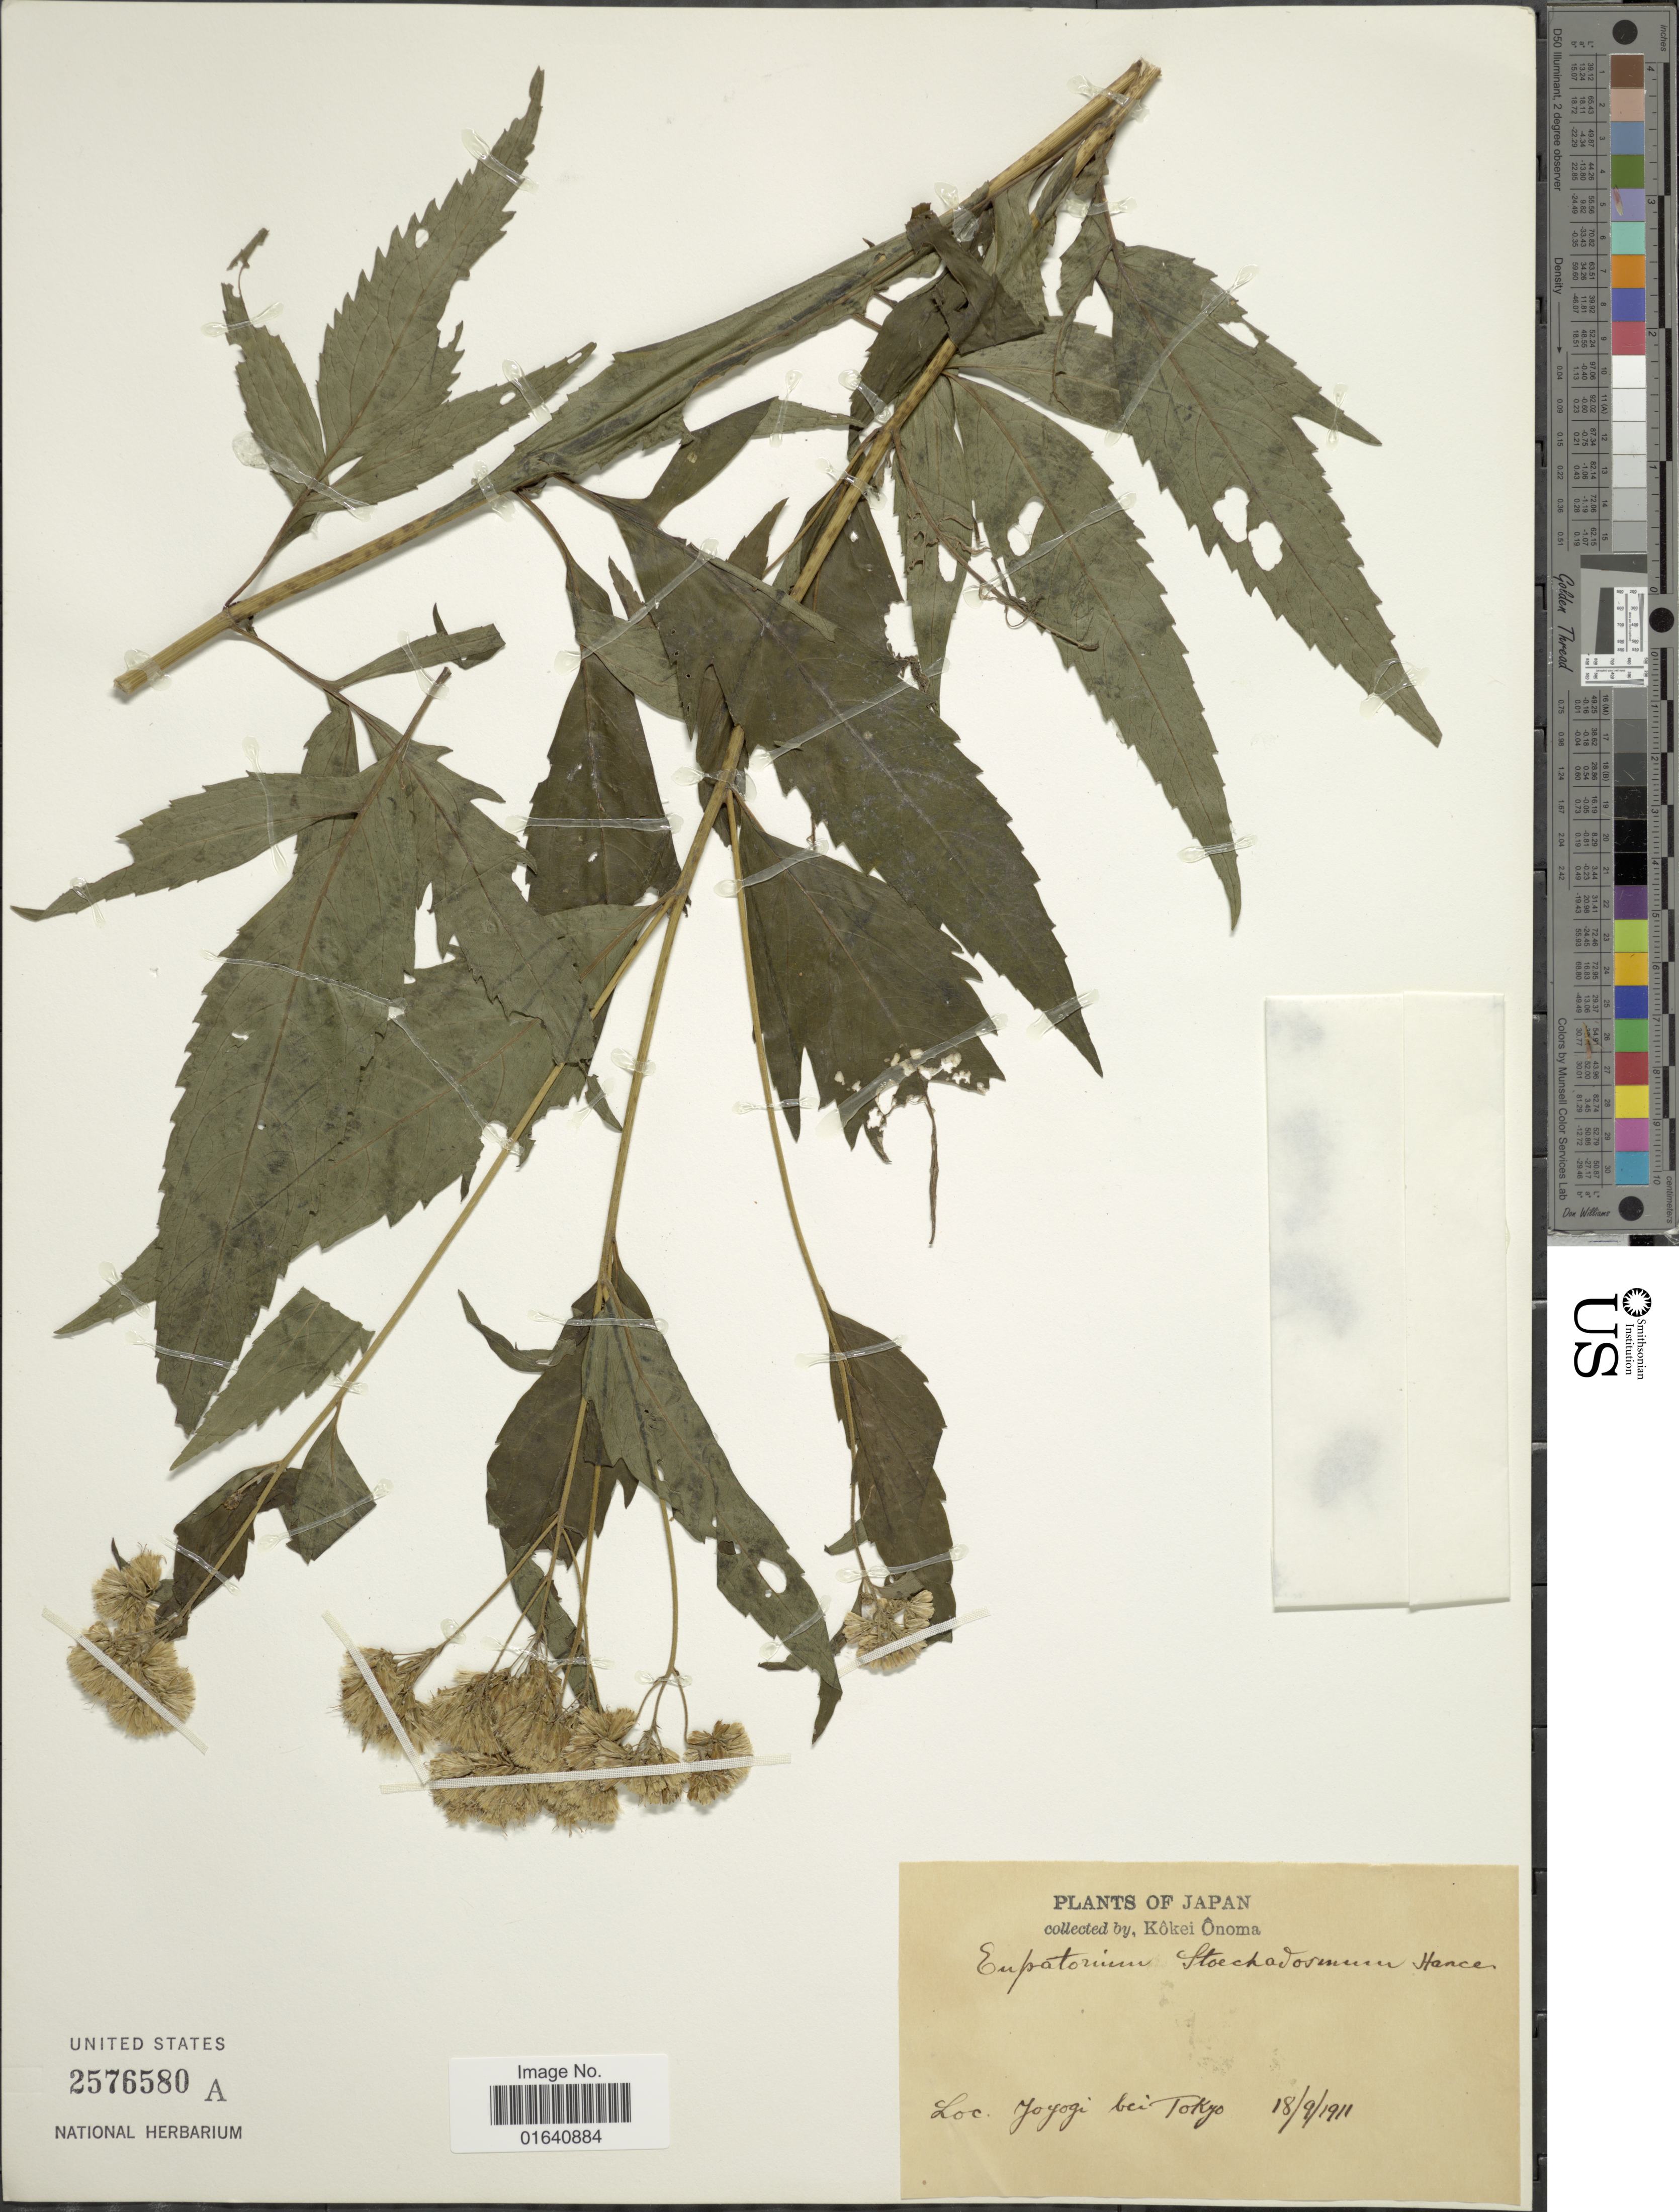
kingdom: Plantae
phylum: Tracheophyta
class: Magnoliopsida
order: Asterales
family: Asteraceae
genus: Eupatorium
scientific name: Eupatorium stoechadosmum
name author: Hance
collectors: K. Onoma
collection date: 1911-09-18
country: Japan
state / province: Tokyo, Federal City of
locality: Joyogi bey Tokyo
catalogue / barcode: US 2576580A